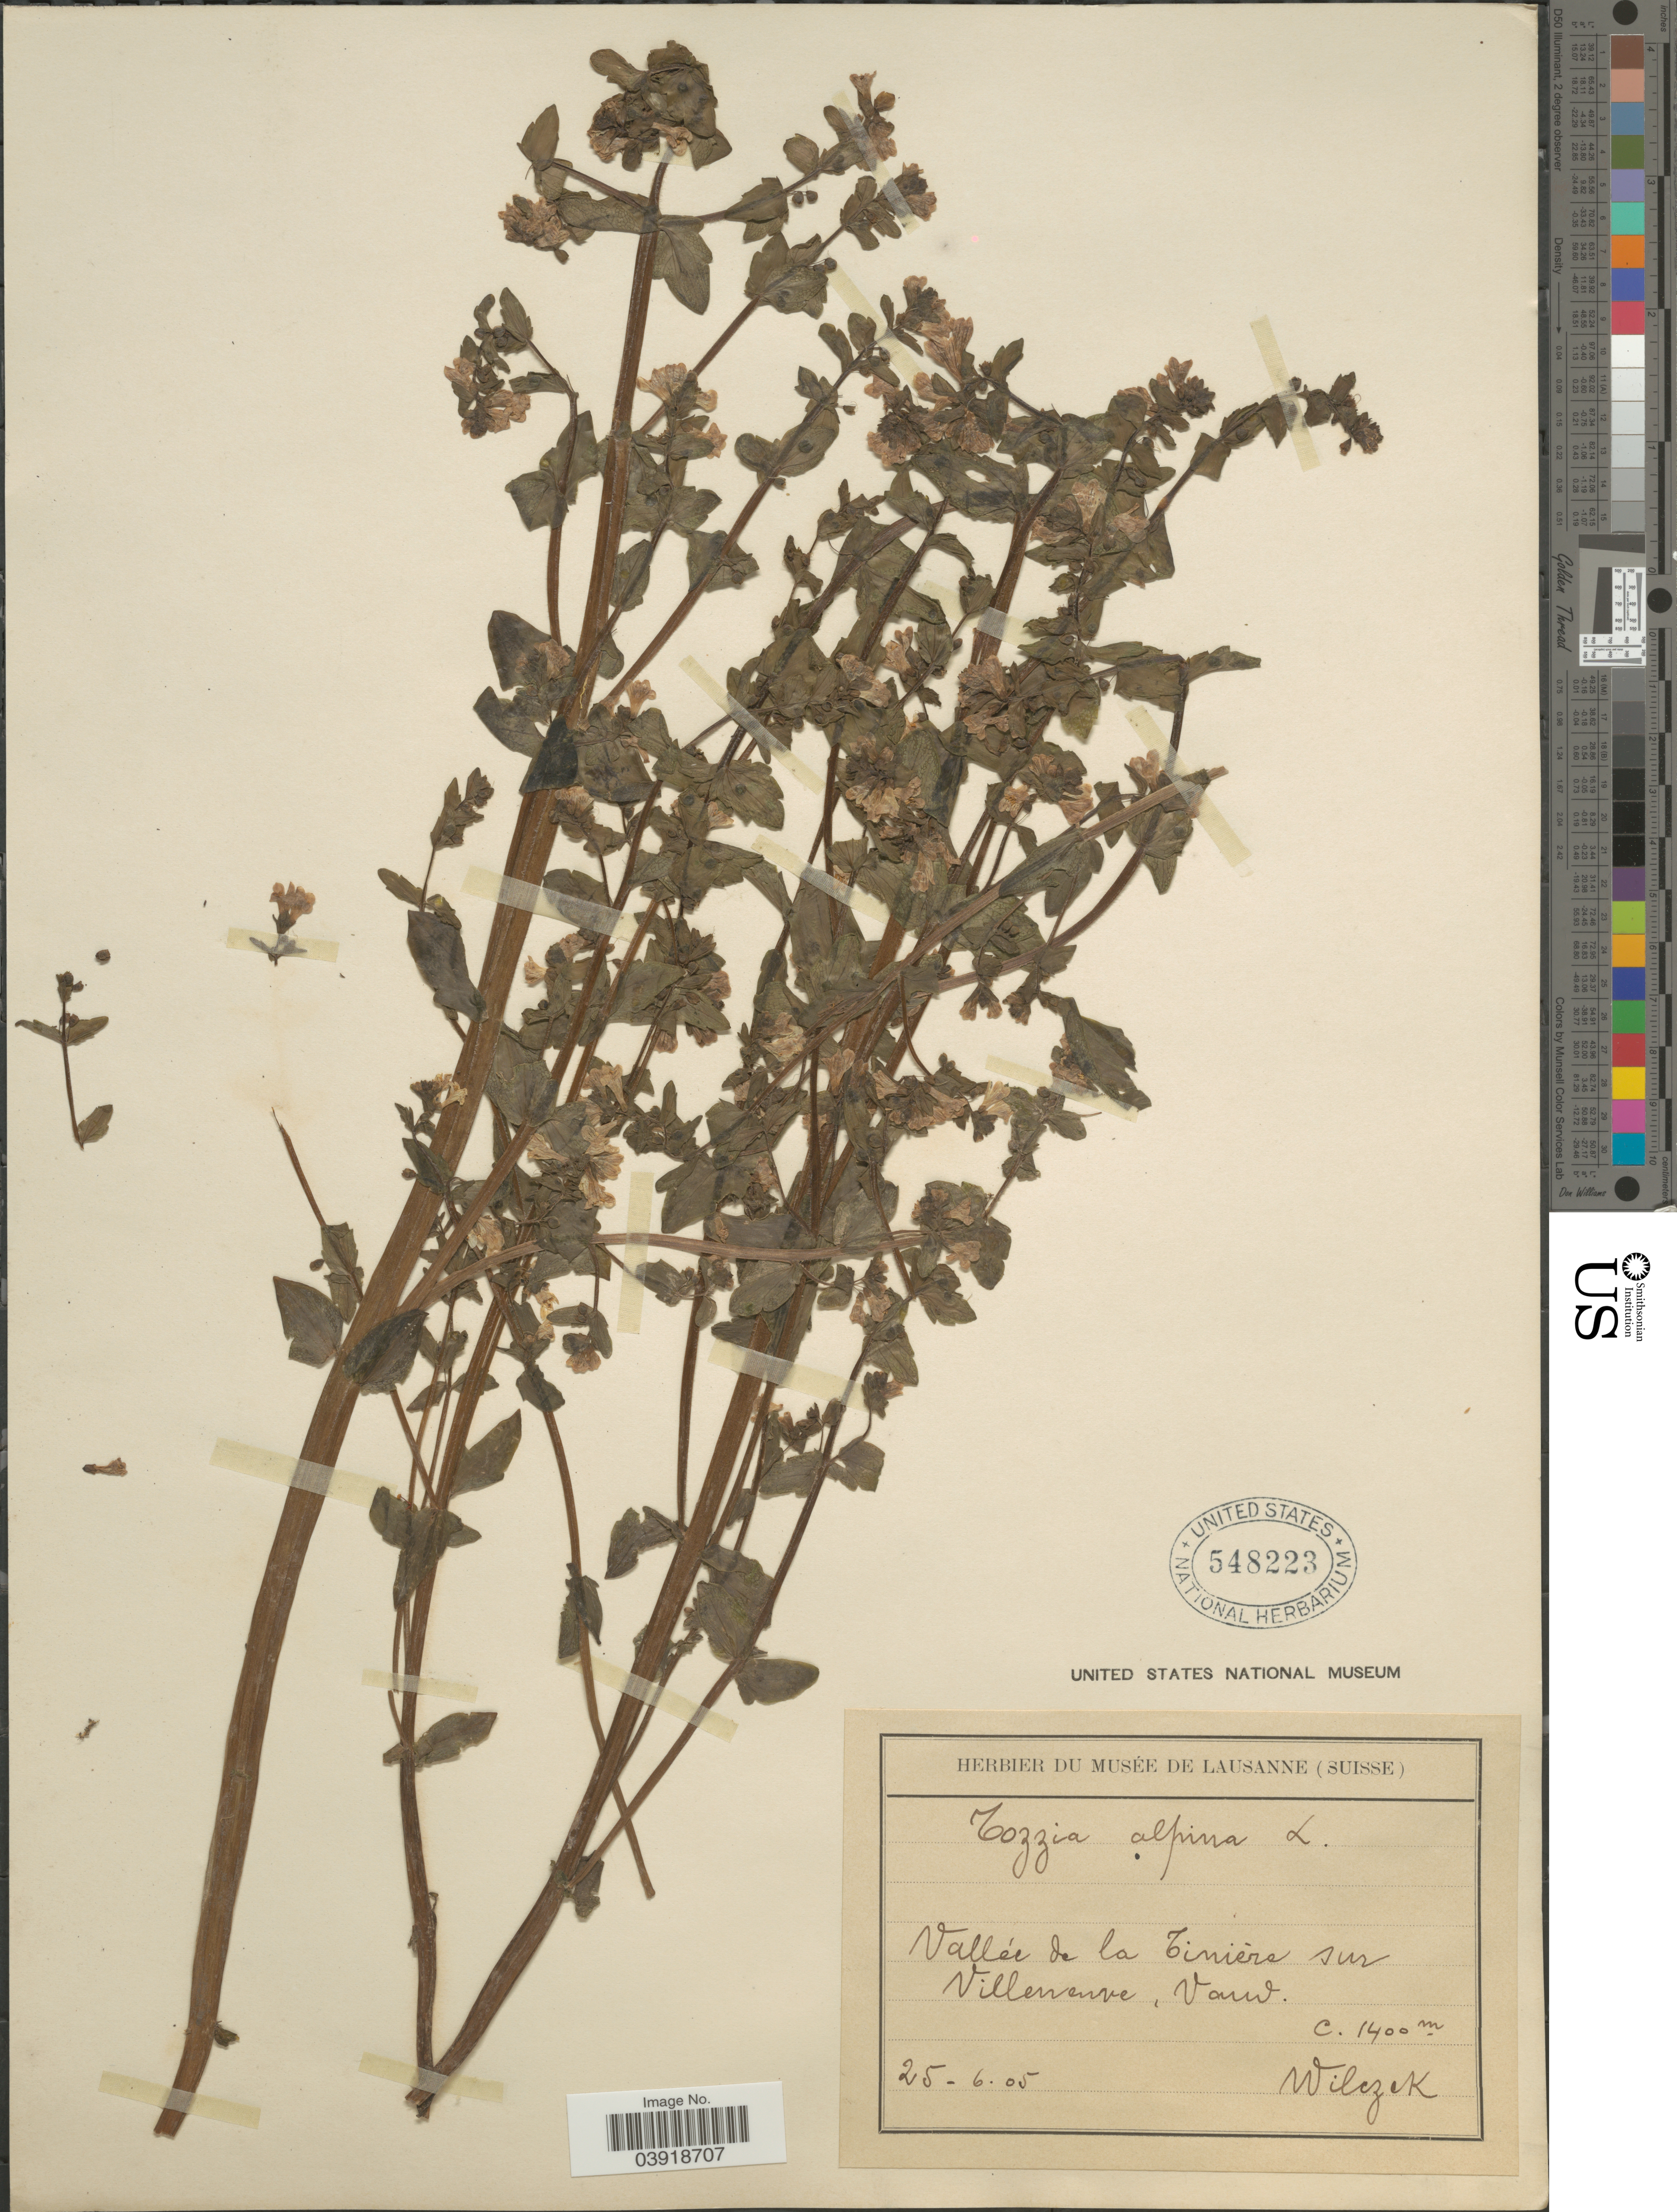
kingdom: Plantae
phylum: Tracheophyta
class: Magnoliopsida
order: Lamiales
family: Orobanchaceae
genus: Tozzia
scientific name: Tozzia alpina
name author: L.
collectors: Wilczek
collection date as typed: Transcribed d/m/y: 25/6/5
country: Switzerland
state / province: Vaud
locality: Vallée de la Tiniere sur Villeneuve.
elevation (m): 1400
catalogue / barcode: US 548223